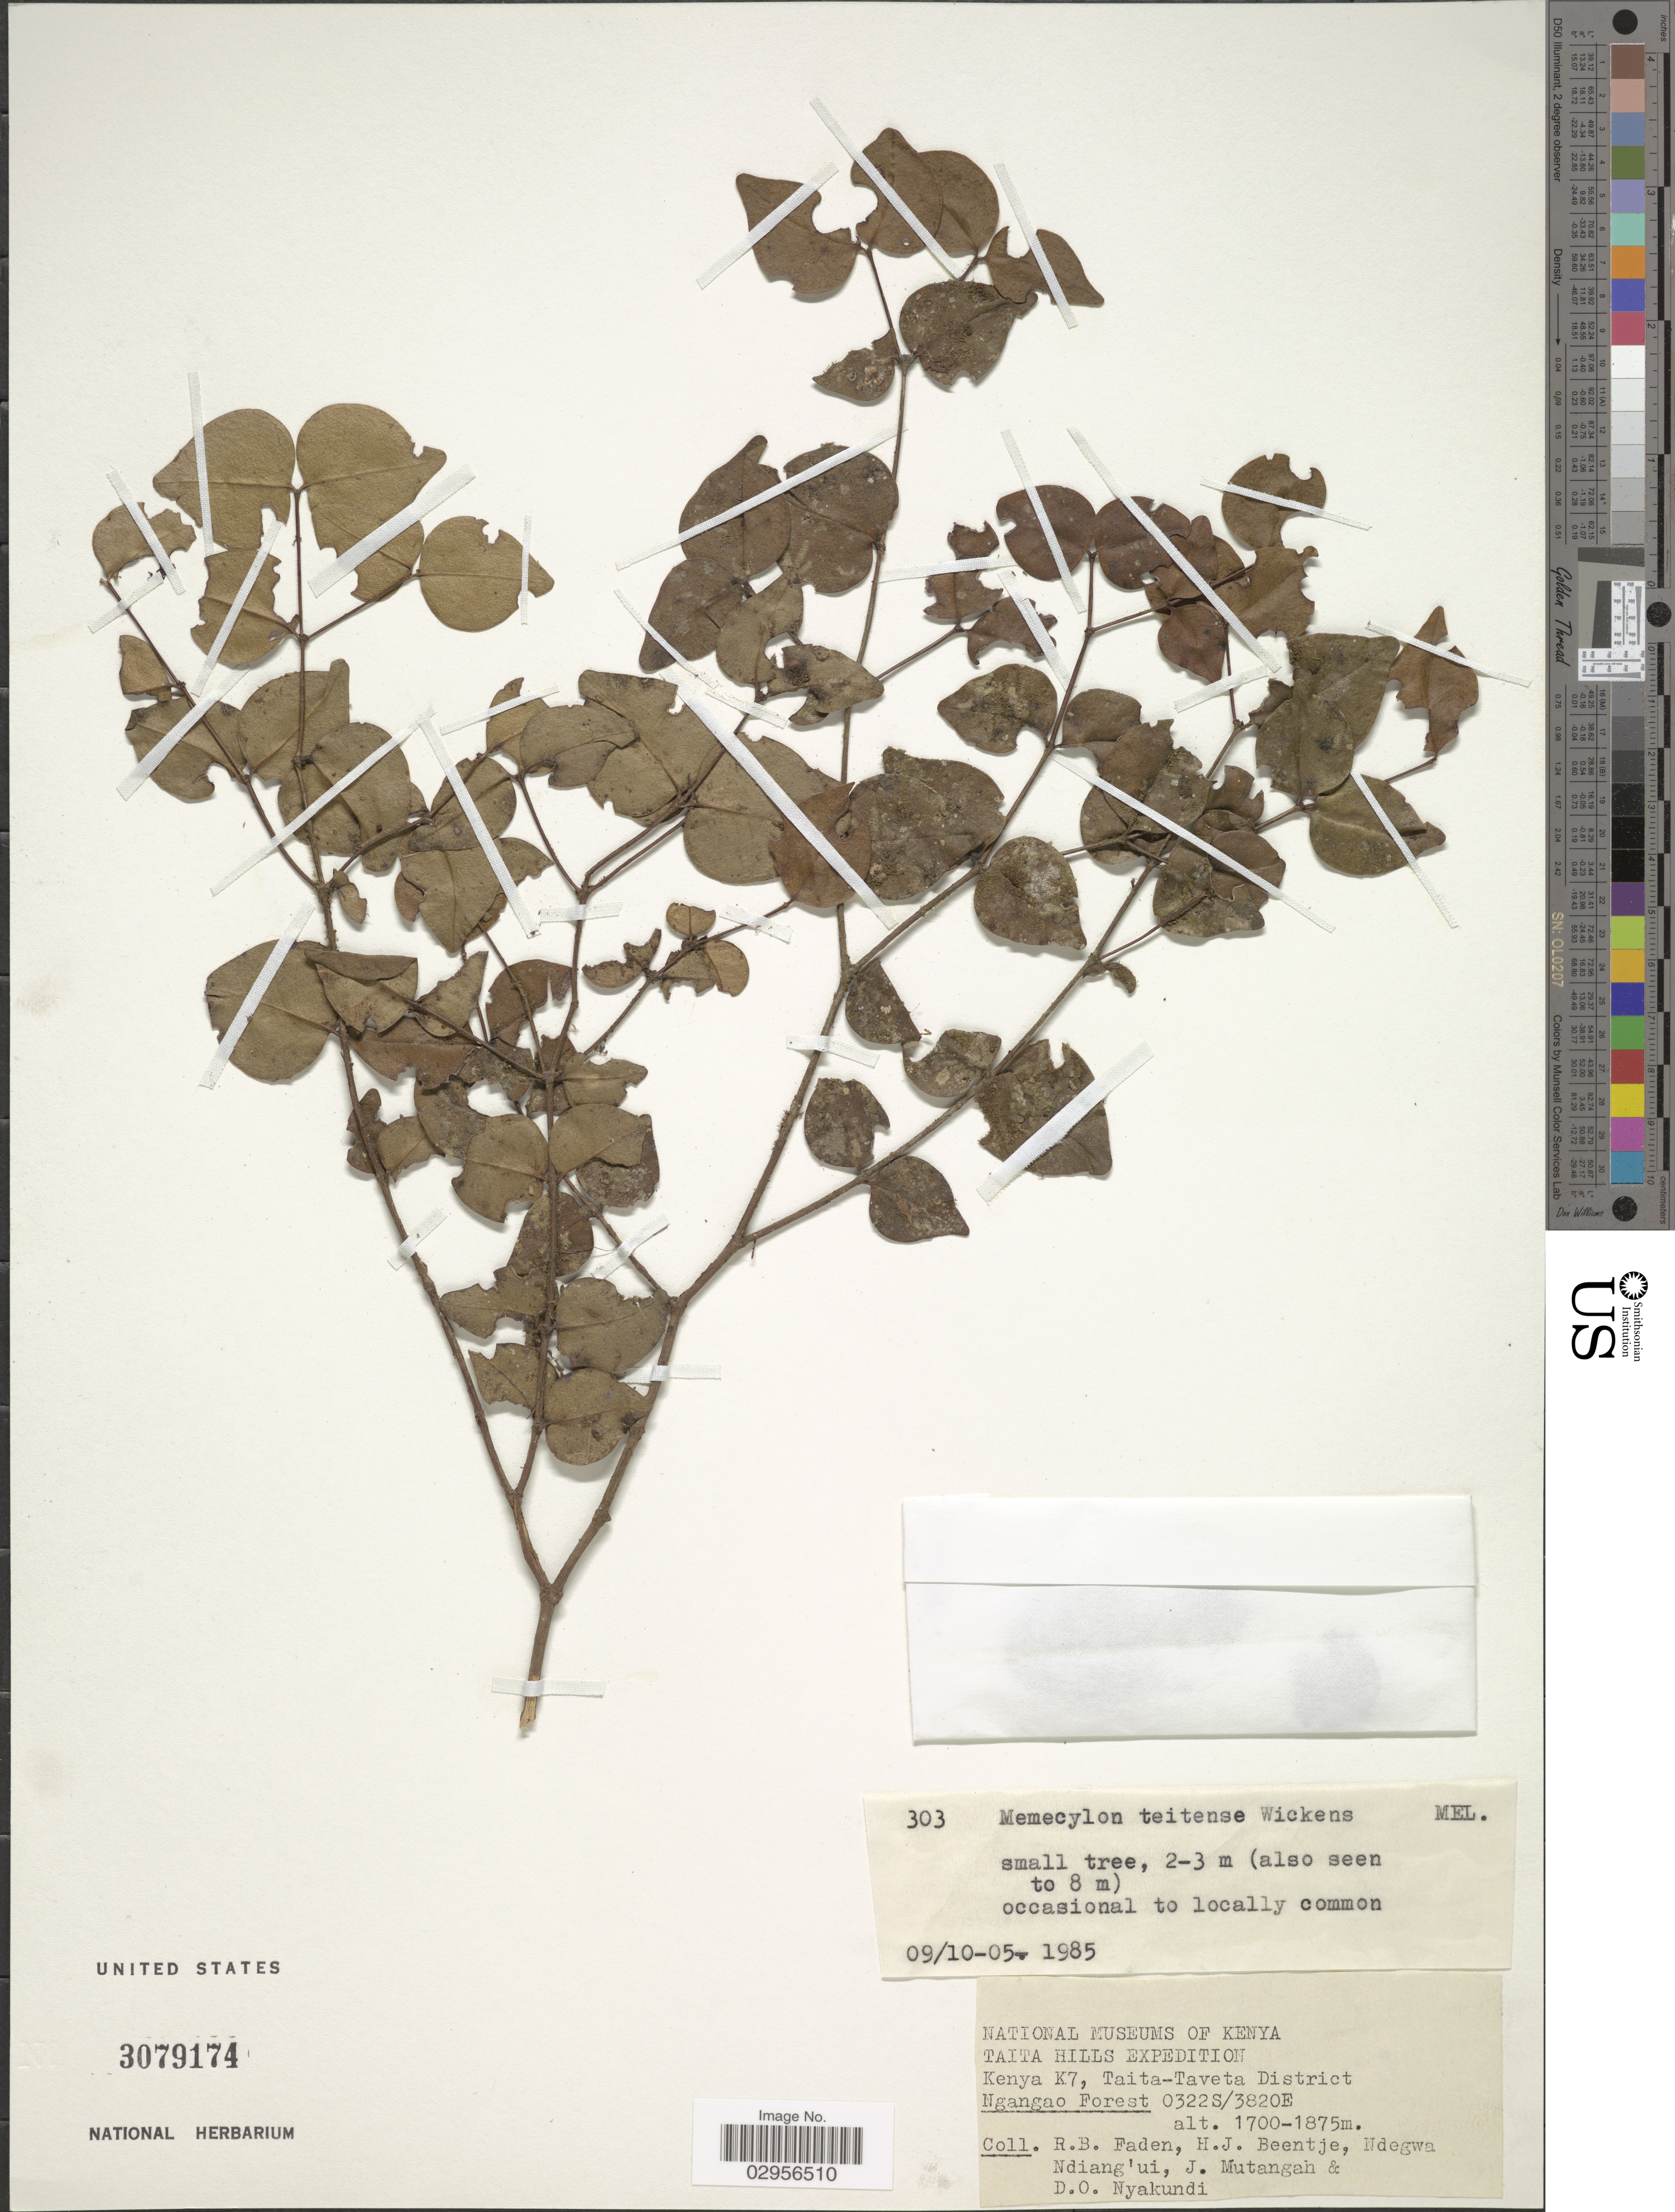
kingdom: Plantae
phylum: Tracheophyta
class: Magnoliopsida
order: Myrtales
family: Melastomataceae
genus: Memecylon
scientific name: Memecylon teitense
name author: Wickens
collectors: R. B. Faden, H. J. Beentje, Ndegwa Ndiang'ui, J. Mutangah & D. Nyakundi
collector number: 303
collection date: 1985-05-09/1985-05-10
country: Kenya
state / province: Taita Taveta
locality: Taita Hills, Kenya K7, Taita-Taveta District, Ngangao Forest.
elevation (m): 1700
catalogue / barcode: US 3079174